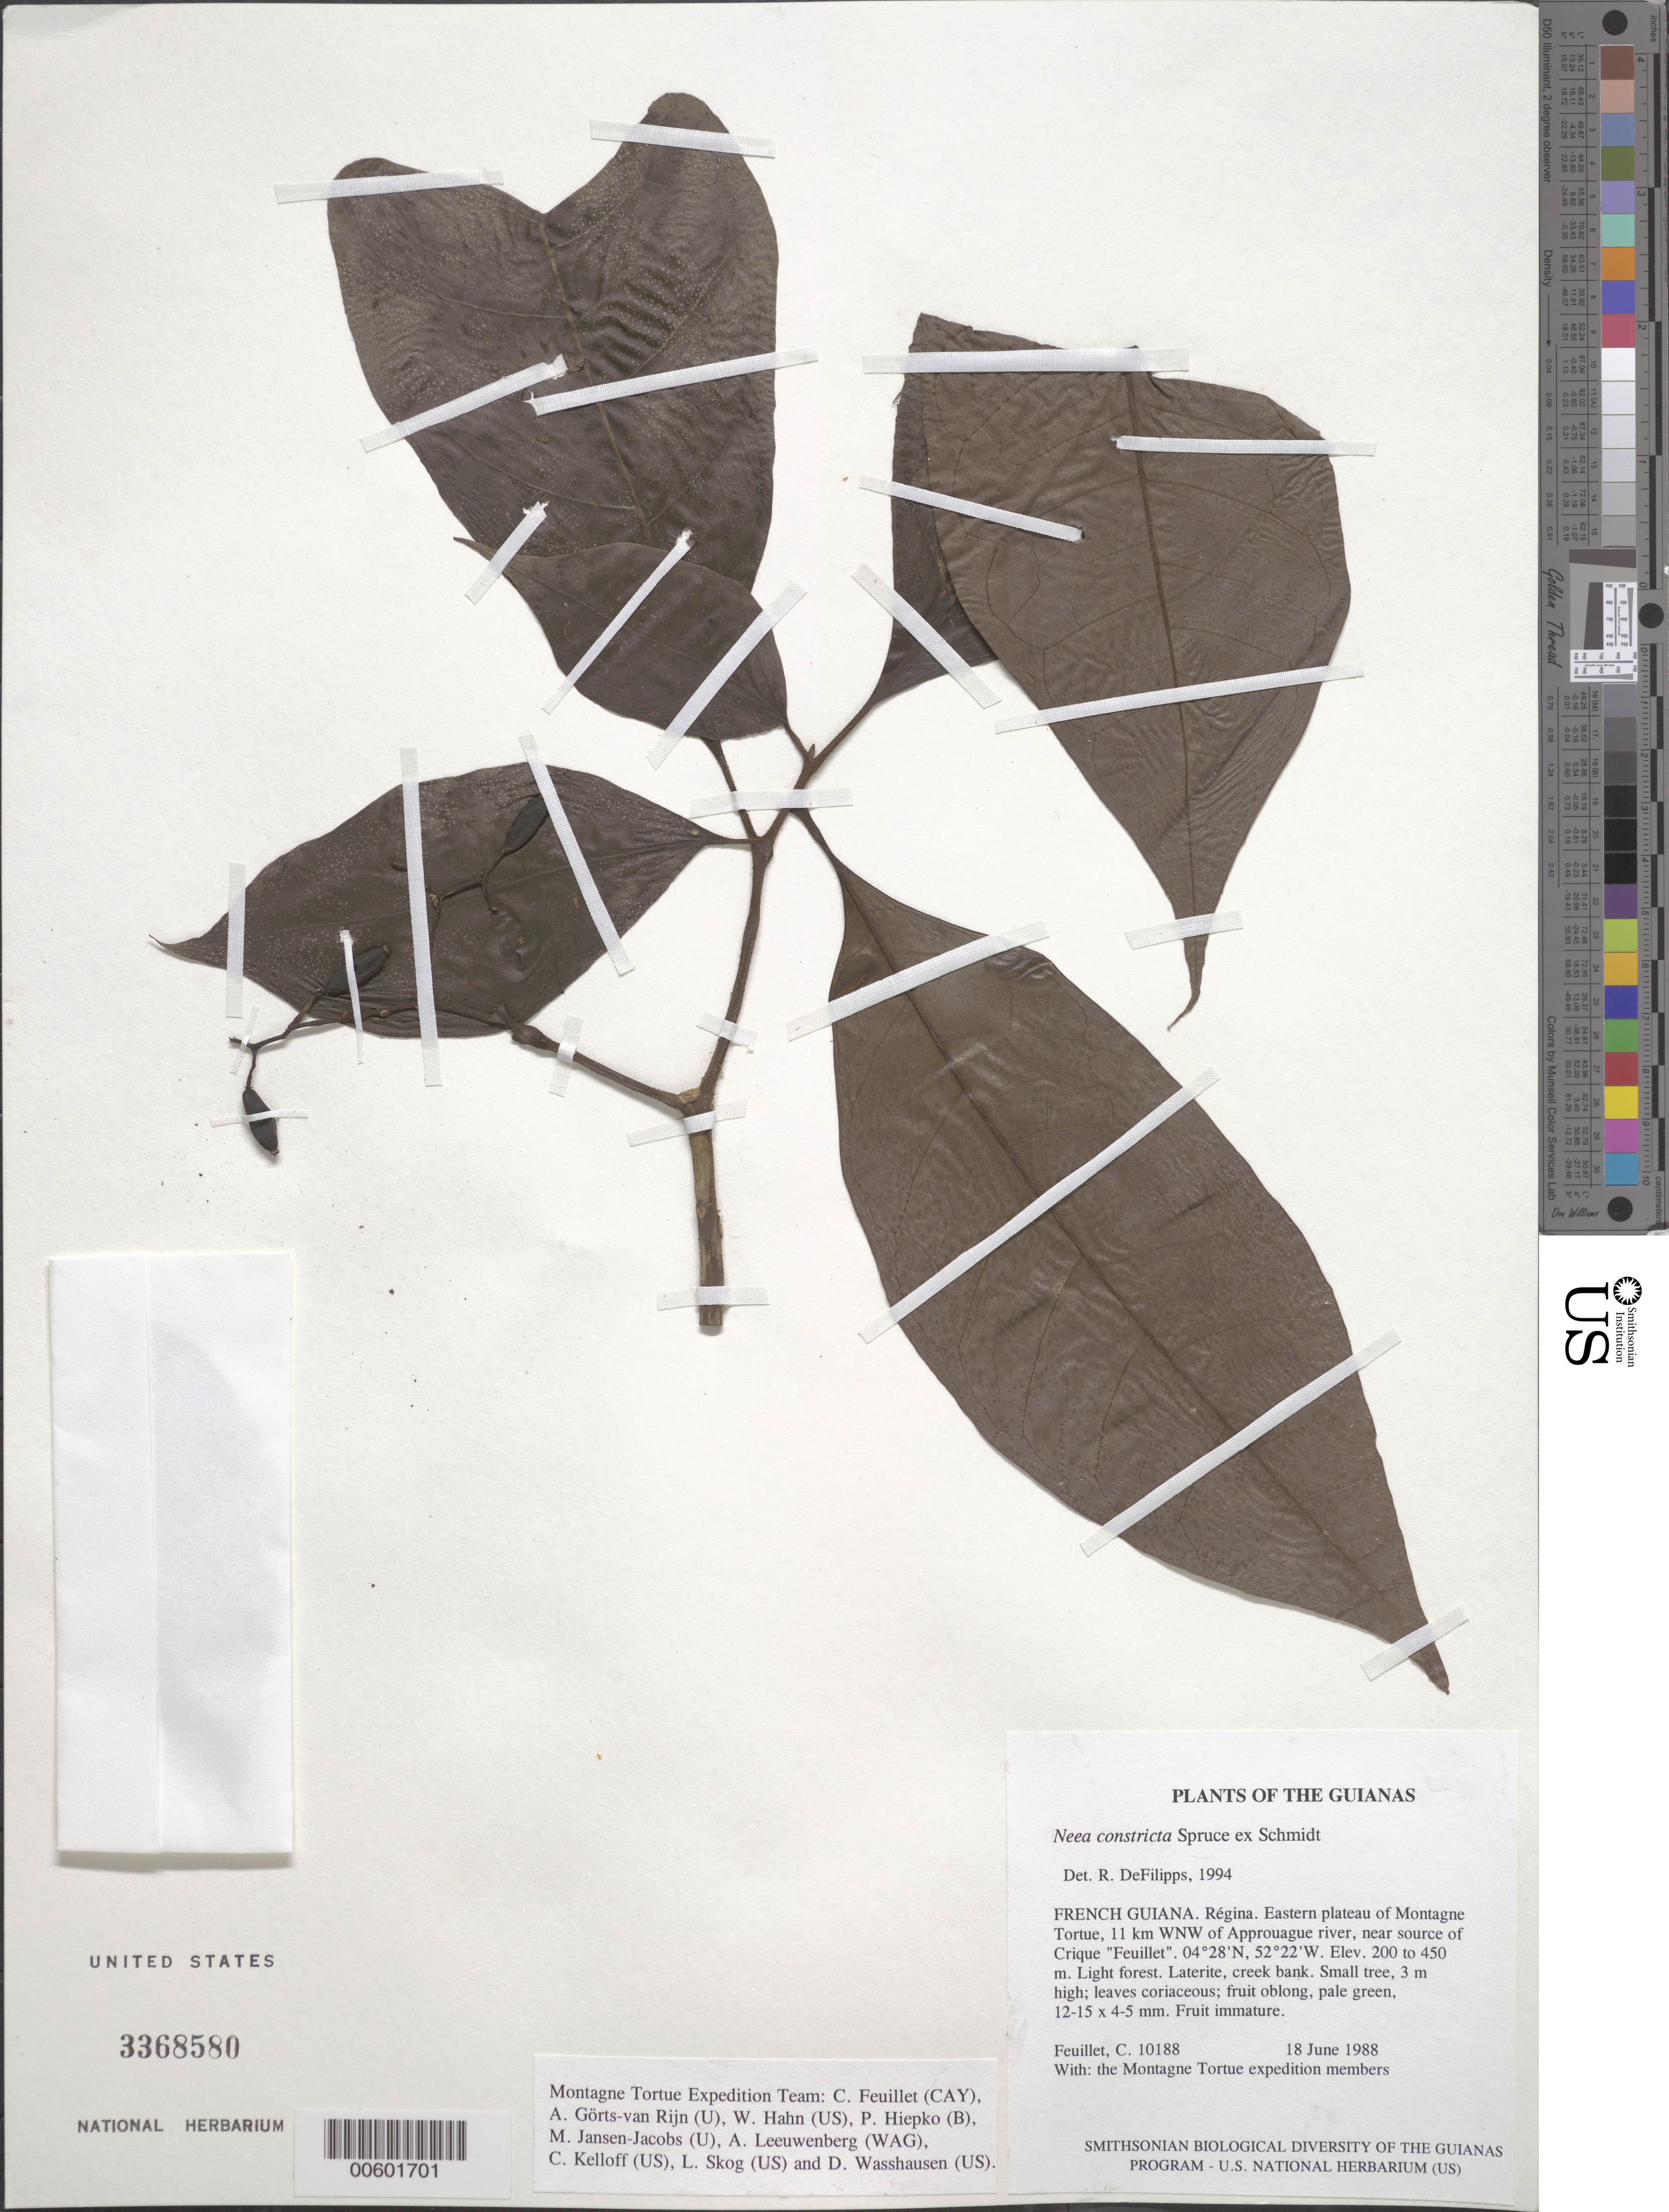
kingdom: Plantae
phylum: Tracheophyta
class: Magnoliopsida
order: Caryophyllales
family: Nyctaginaceae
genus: Neea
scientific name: Neea constricta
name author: Spruce ex J.A. Schmidt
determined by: DeFilipps, R. A.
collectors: C. Feuillet & Montagne Torte Exped. members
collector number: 10188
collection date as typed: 18 June 1988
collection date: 1988-06-18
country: French Guiana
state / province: Cayenne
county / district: Regina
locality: Eastern plateau of Montagne Tortue, 11 km WNW of Approuague river, near source of Crique "Feuillet"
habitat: Light forest. Laterite, creek bank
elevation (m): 200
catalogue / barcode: US 3368580